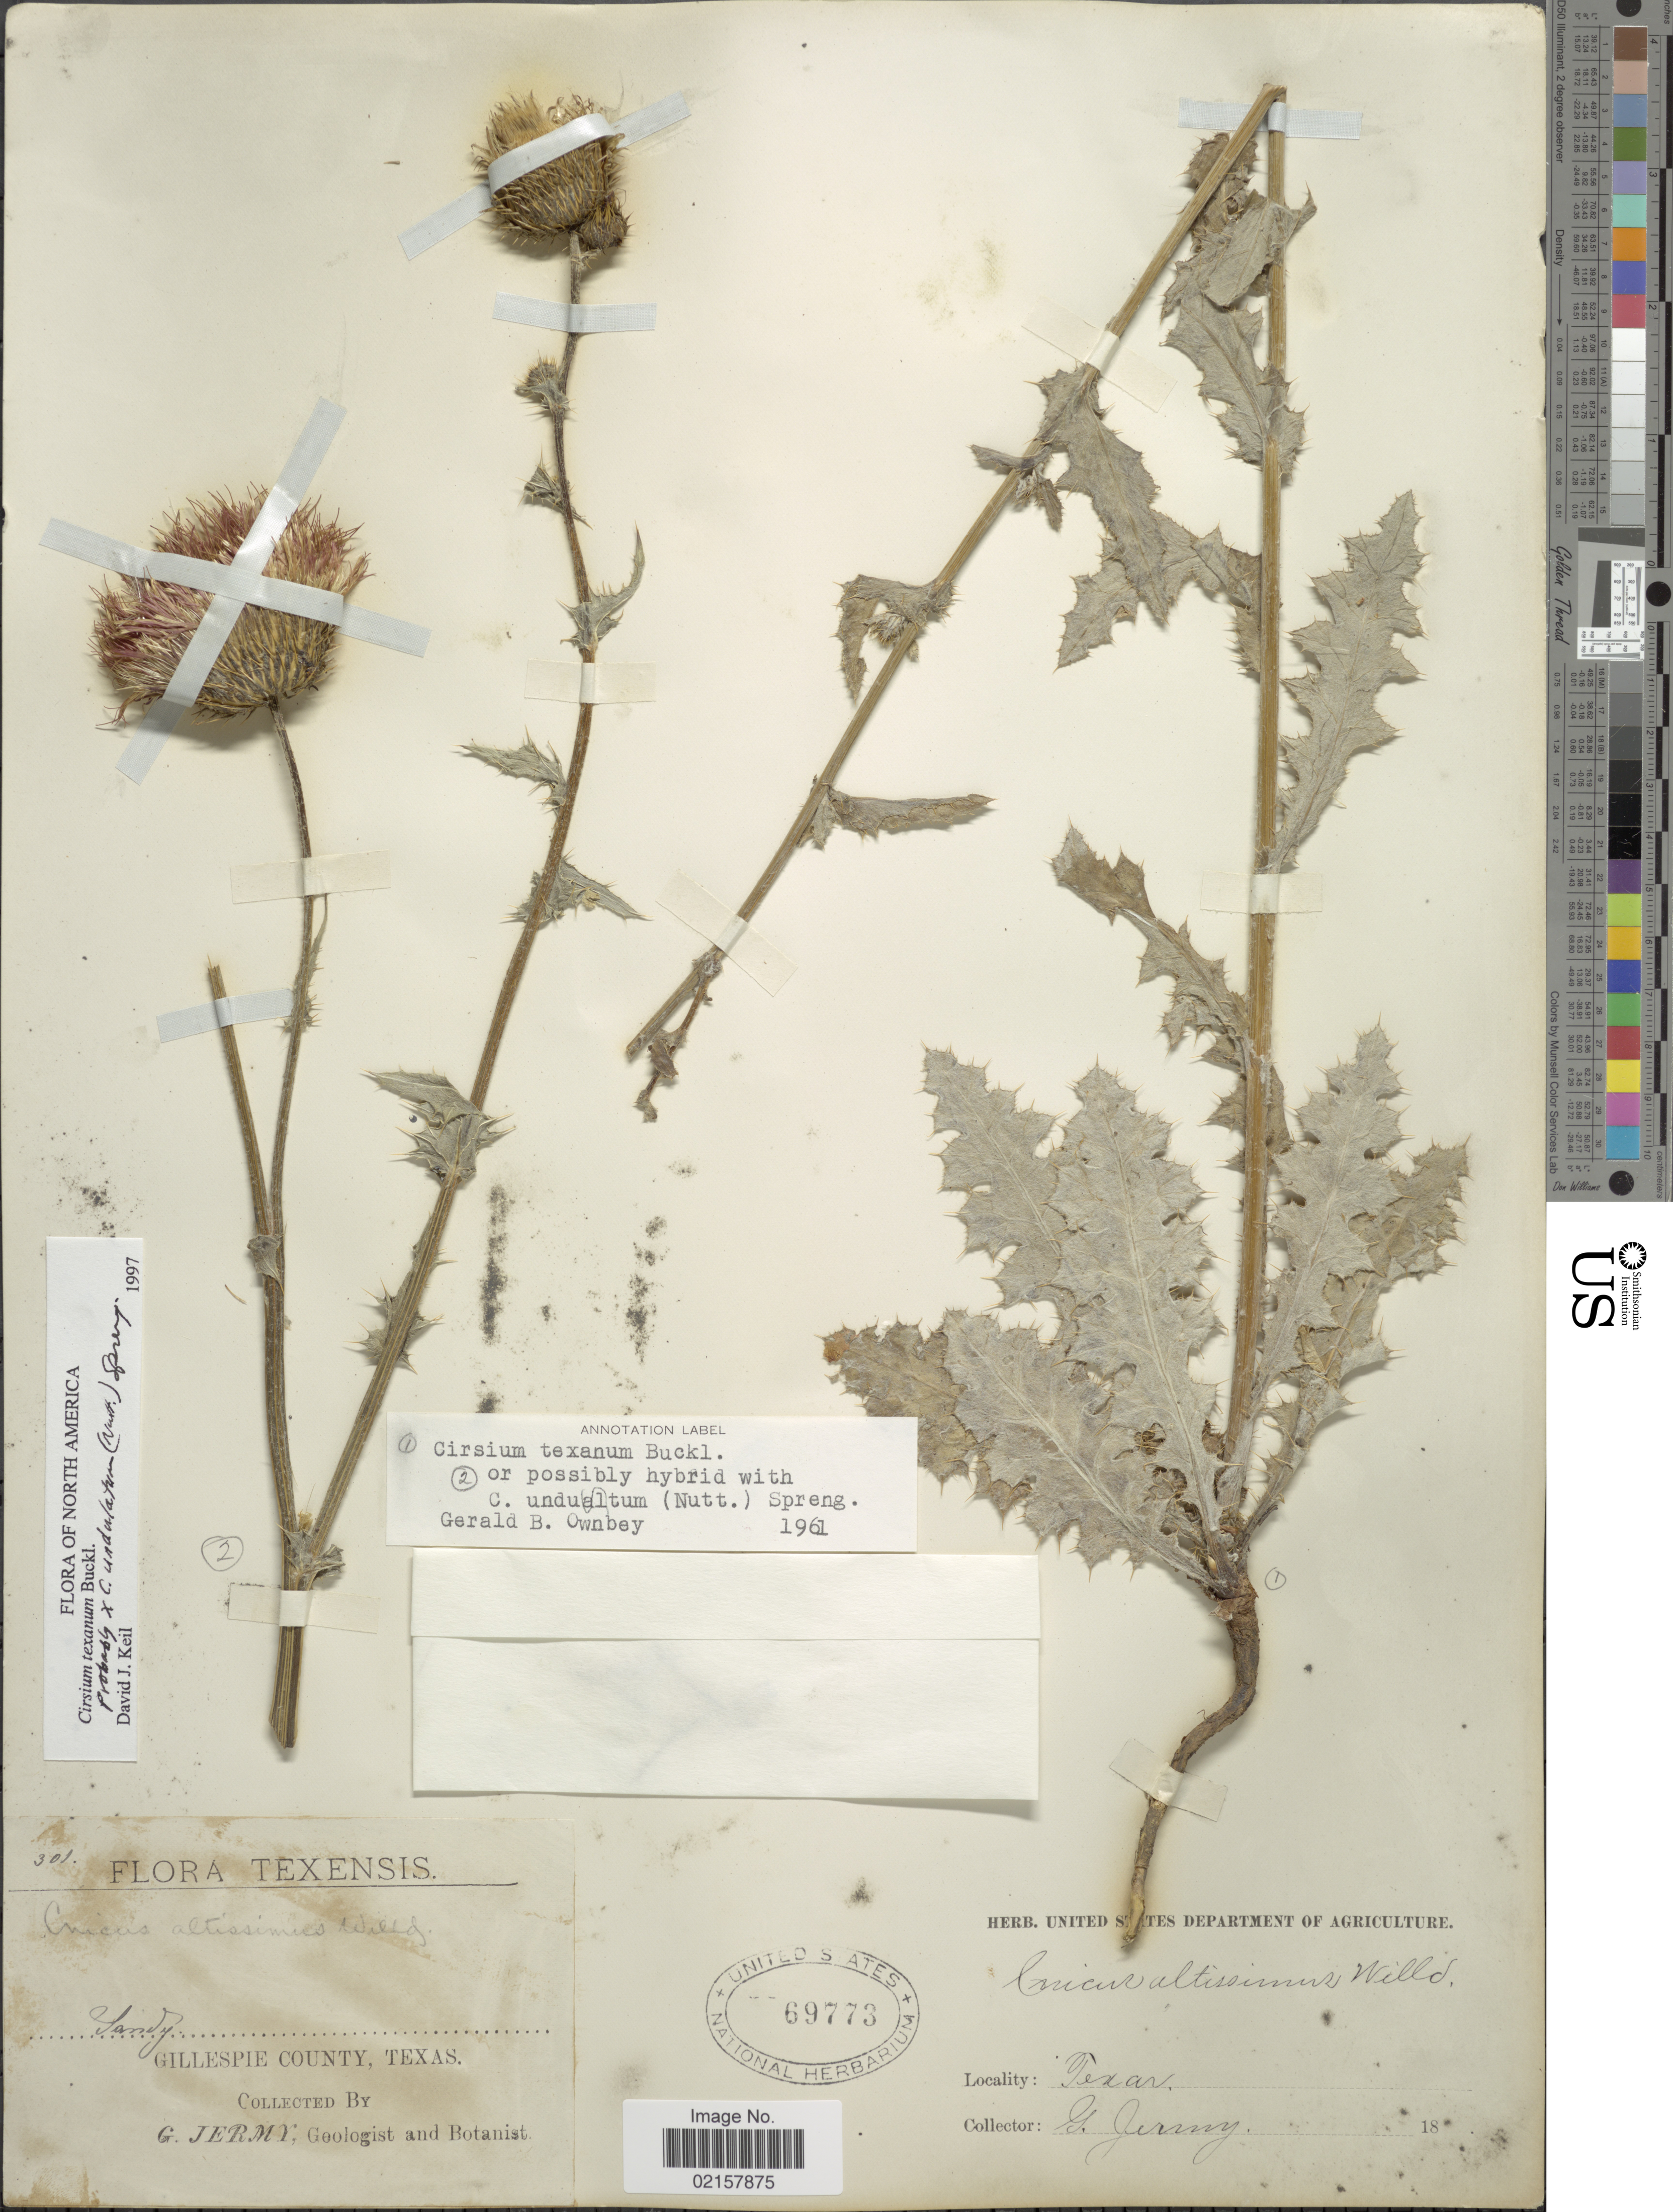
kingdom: Plantae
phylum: Tracheophyta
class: Magnoliopsida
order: Asterales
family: Asteraceae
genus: Cirsium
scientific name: Cirsium texanum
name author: Buckley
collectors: G. Jermy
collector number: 301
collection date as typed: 18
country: United States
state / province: Texas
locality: Gillespie County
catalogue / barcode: US 69773